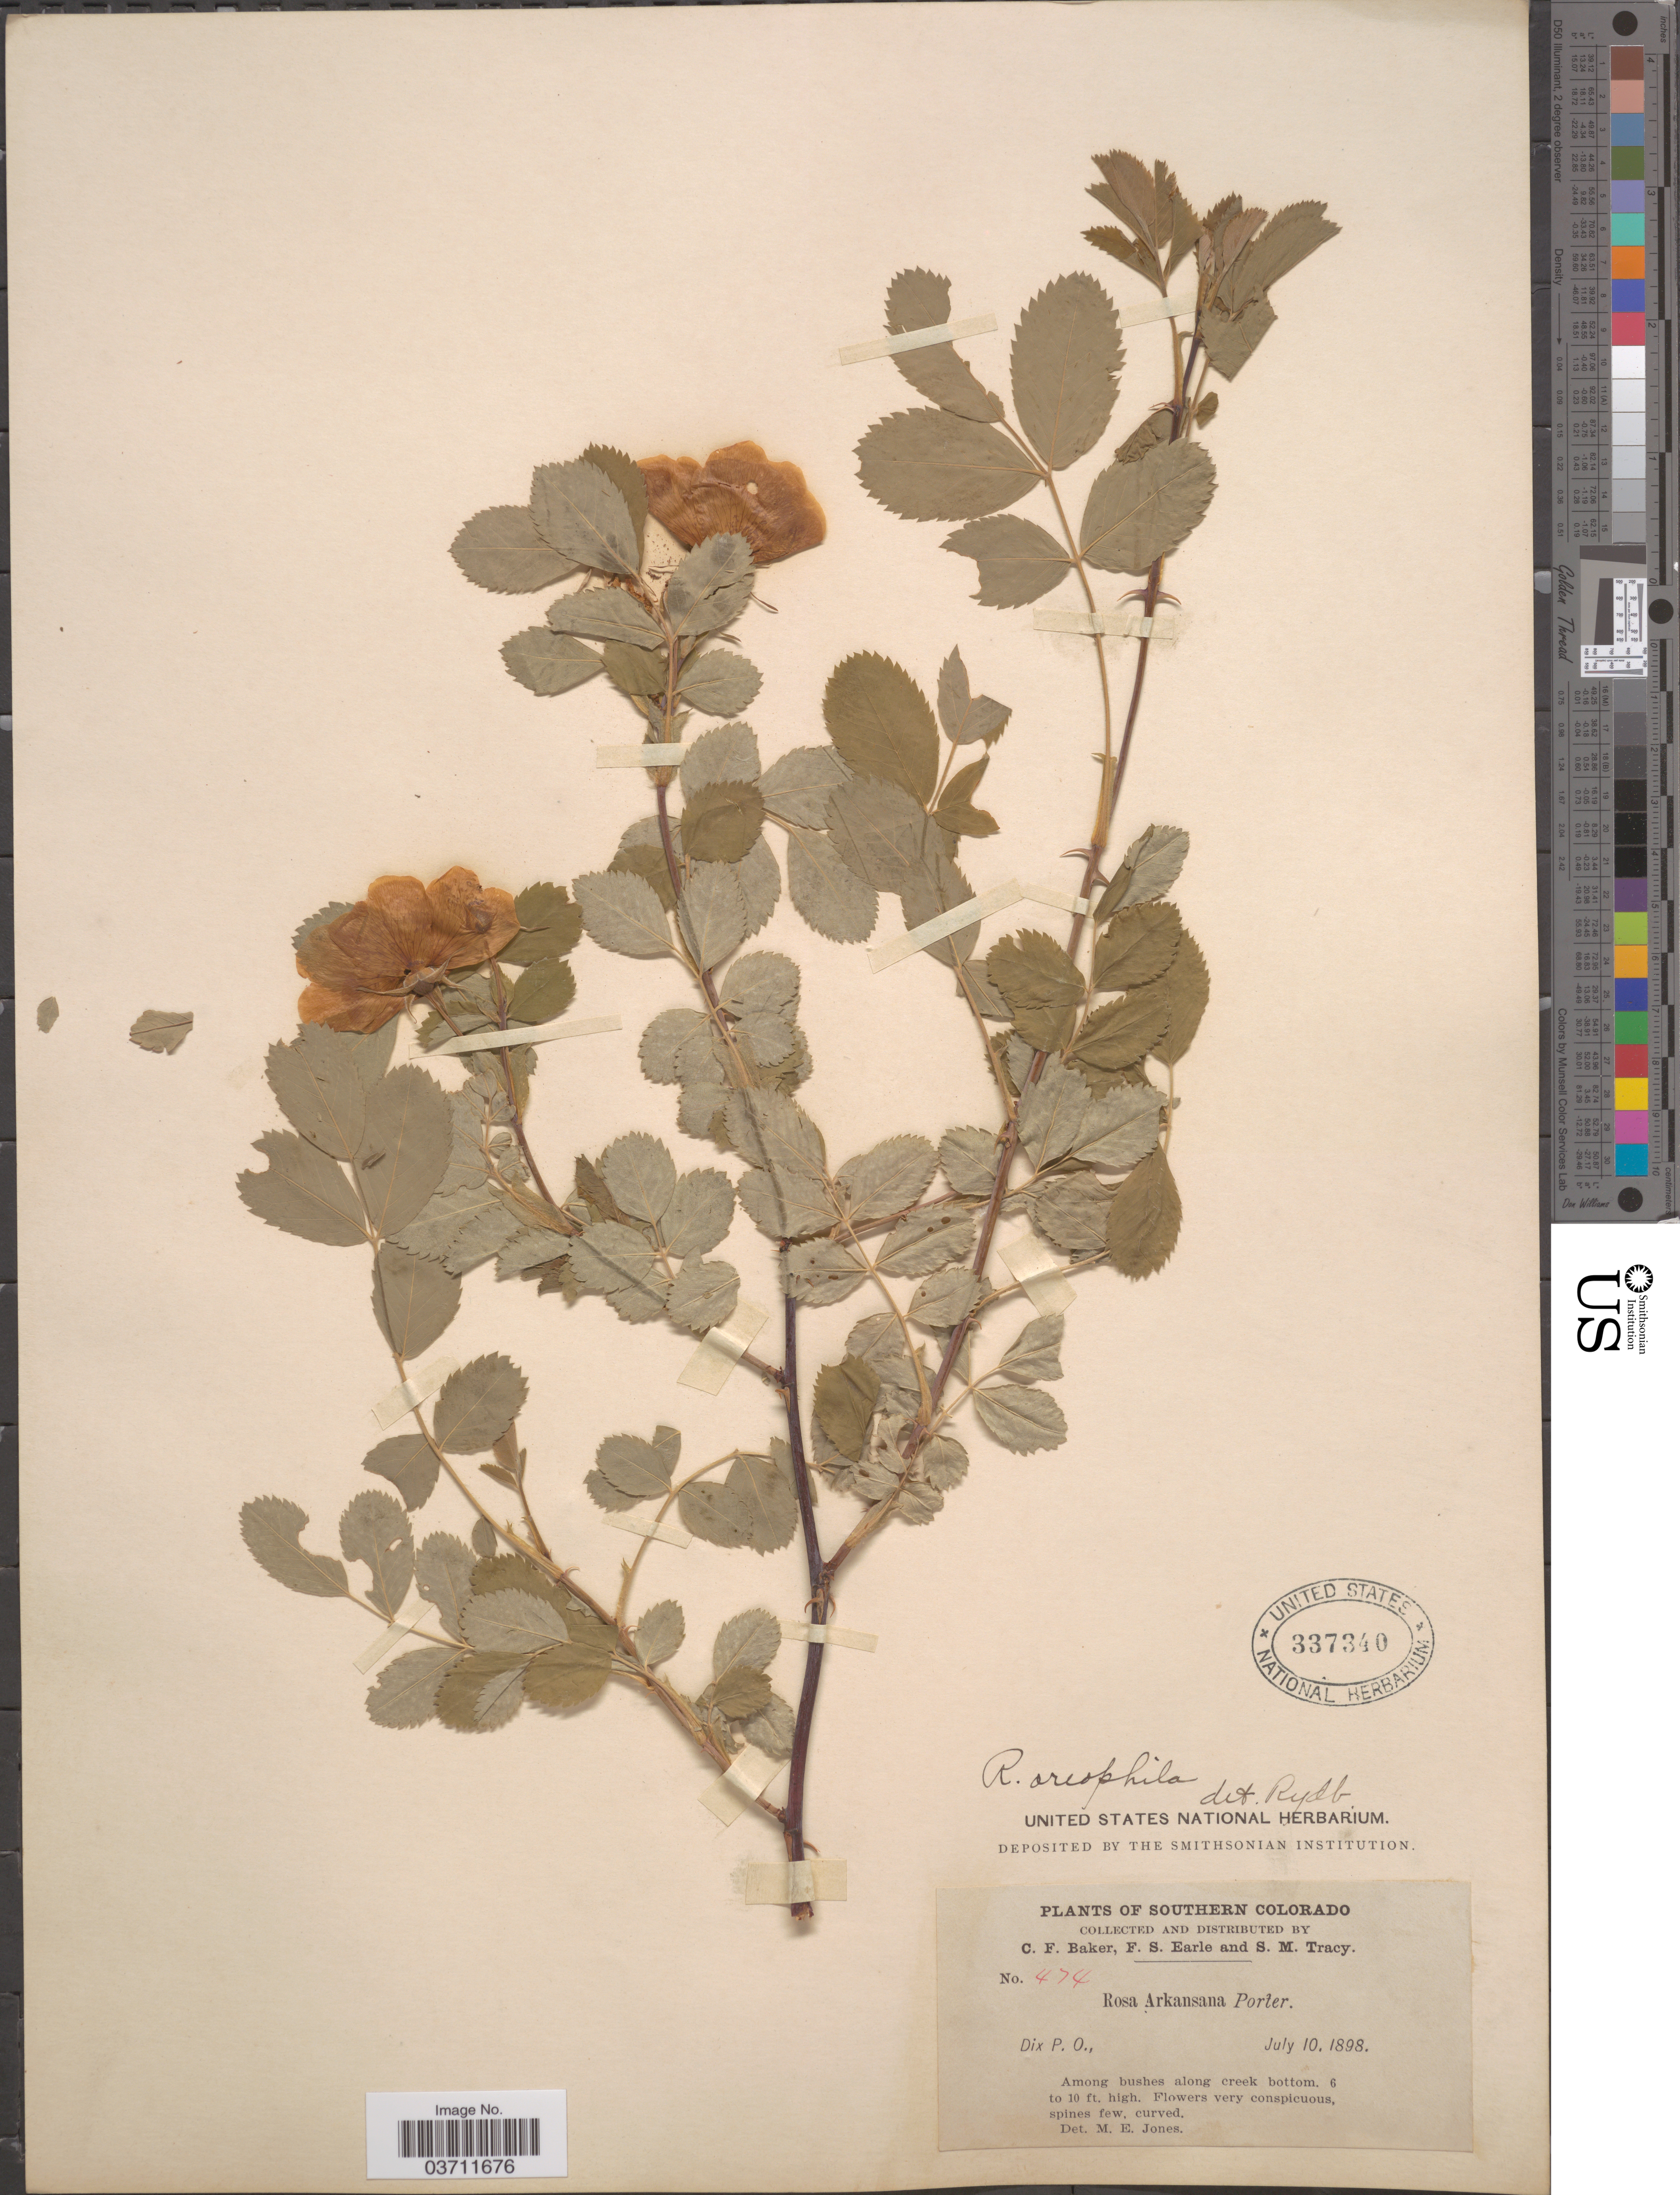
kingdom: Plantae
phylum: Tracheophyta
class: Magnoliopsida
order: Rosales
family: Rosaceae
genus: Rosa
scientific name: Rosa oreophila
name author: Rydb.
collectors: C. F. Baker, F. S. Earle & S. M. Tracy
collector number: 474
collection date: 1898-07-10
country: United States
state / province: Colorado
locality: Southern Colorado. Dix P. O.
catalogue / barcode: US 337340